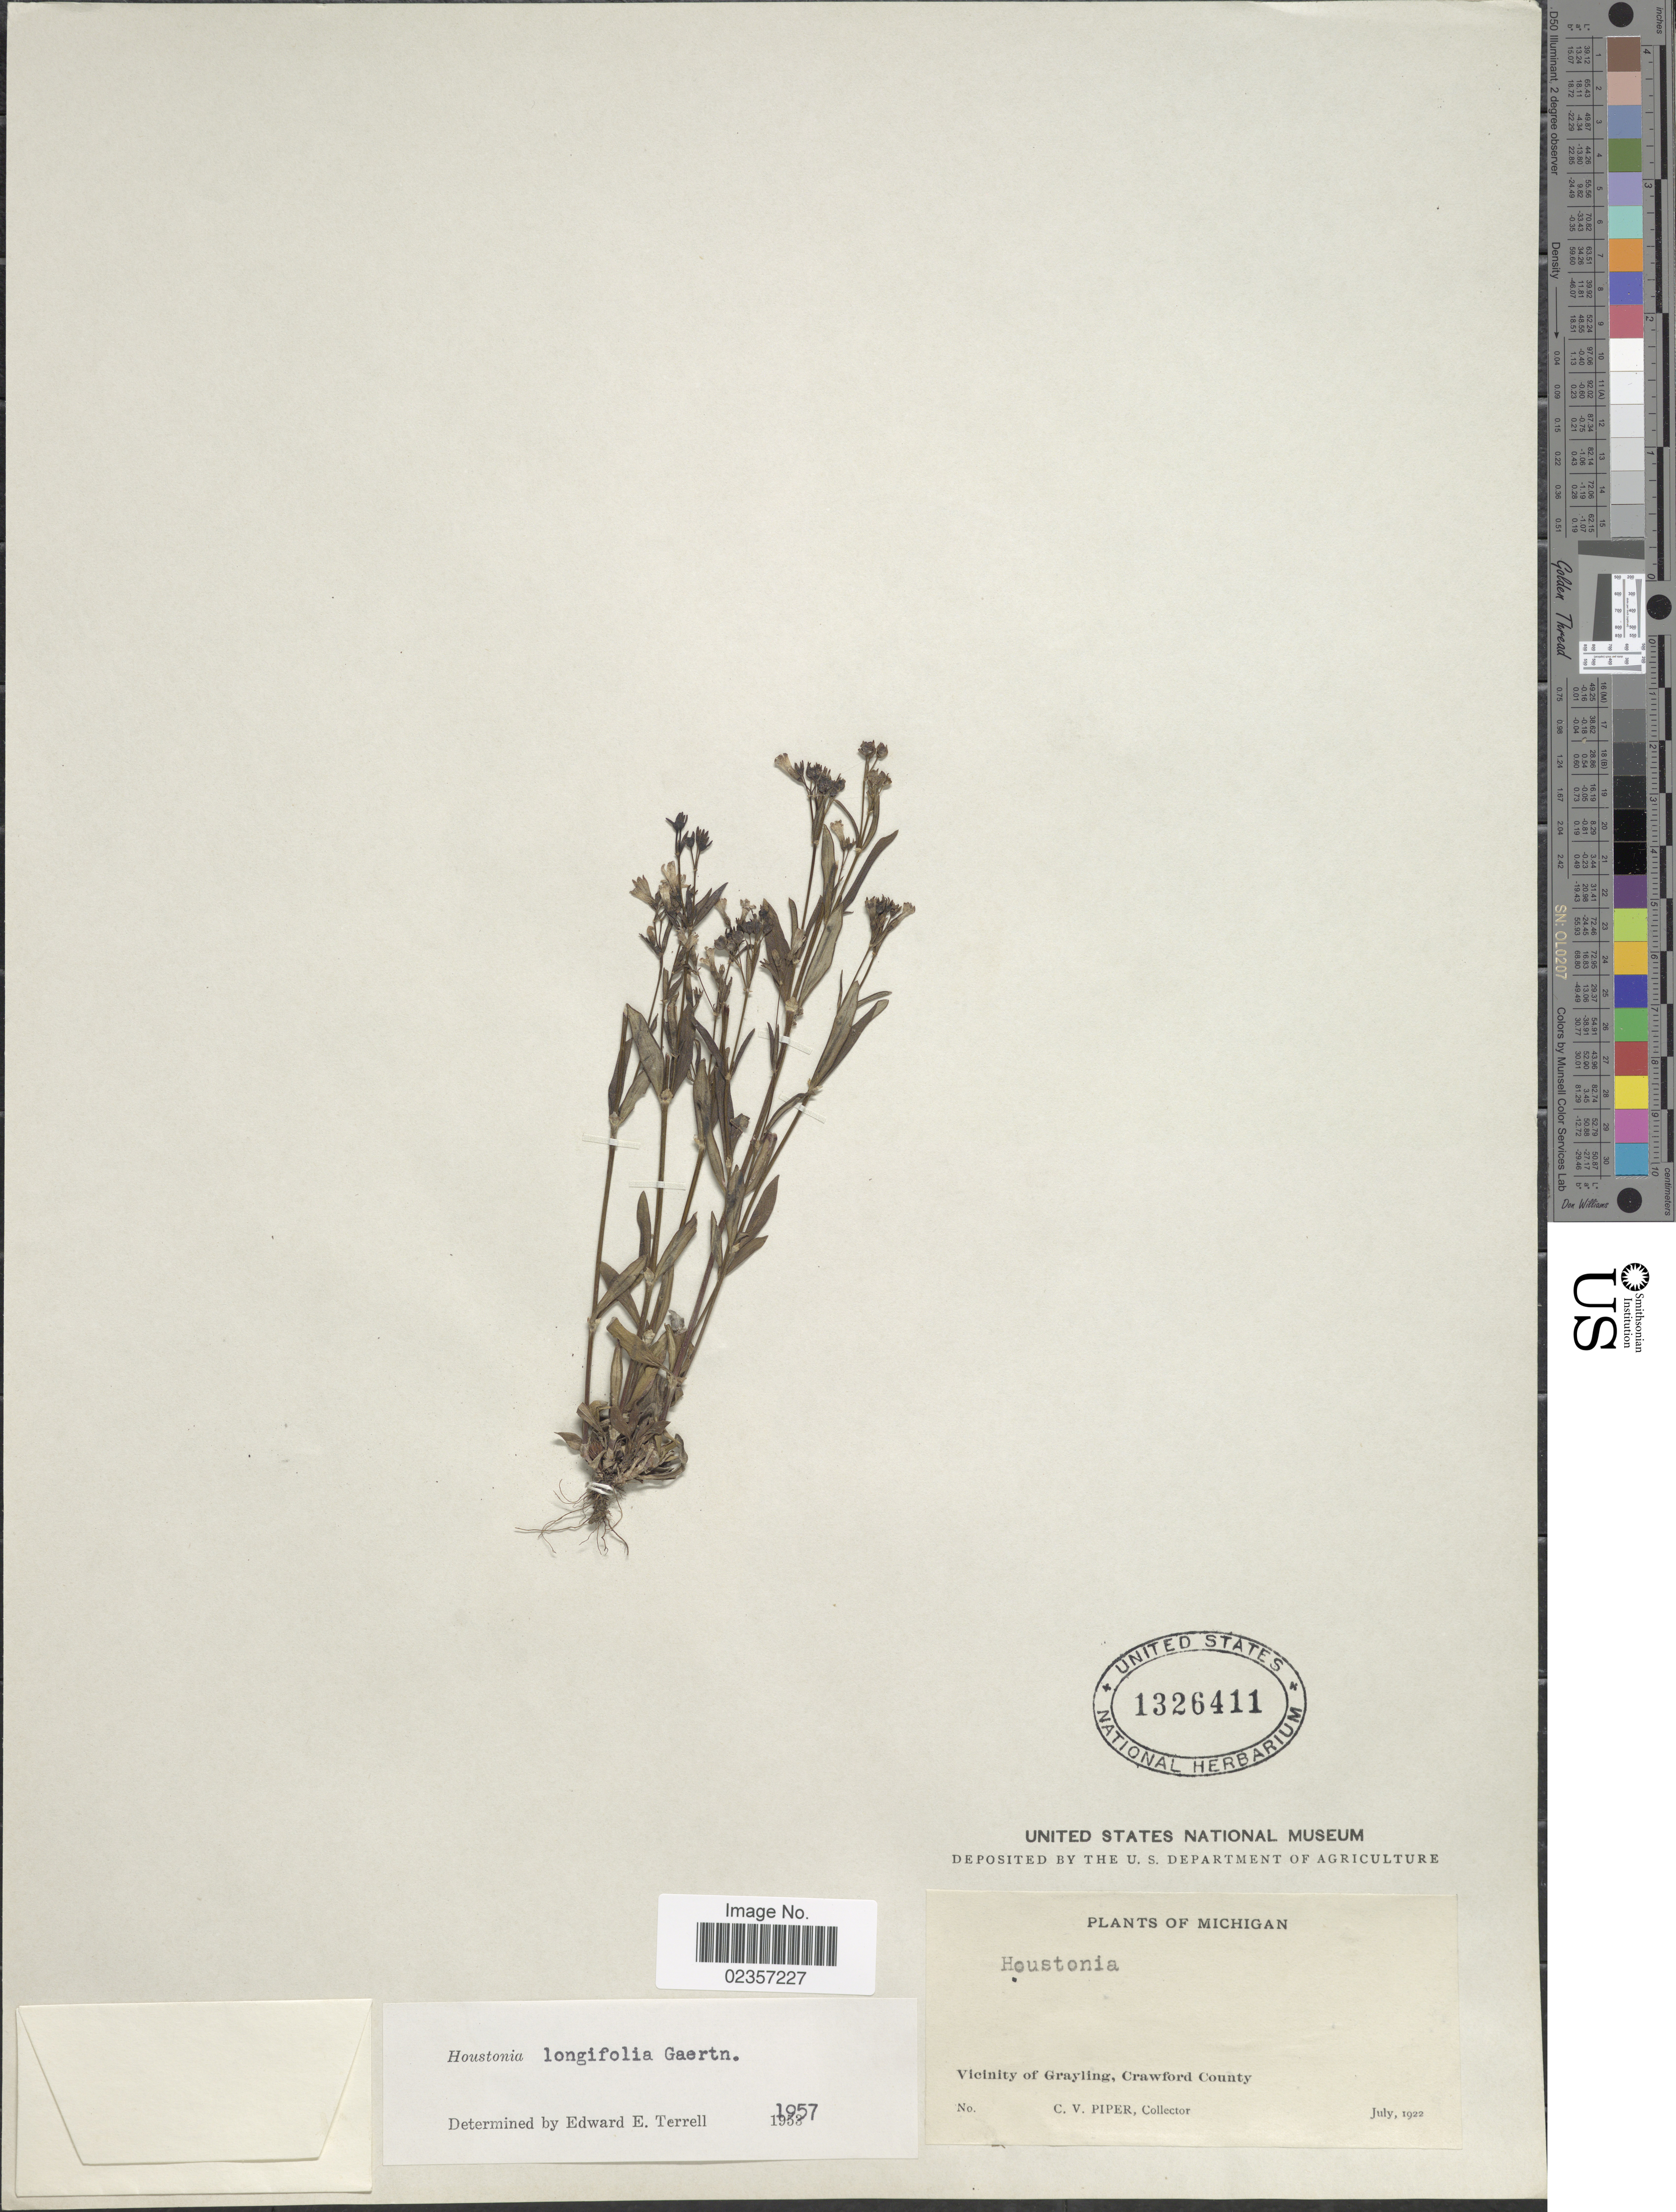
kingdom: Plantae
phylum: Tracheophyta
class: Magnoliopsida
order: Gentianales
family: Rubiaceae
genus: Houstonia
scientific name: Houstonia longifolia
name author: Gaertn.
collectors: C. V. Piper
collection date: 1922-07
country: United States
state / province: Michigan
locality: Vicinity of Grayling, Crawford County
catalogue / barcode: US 1326411